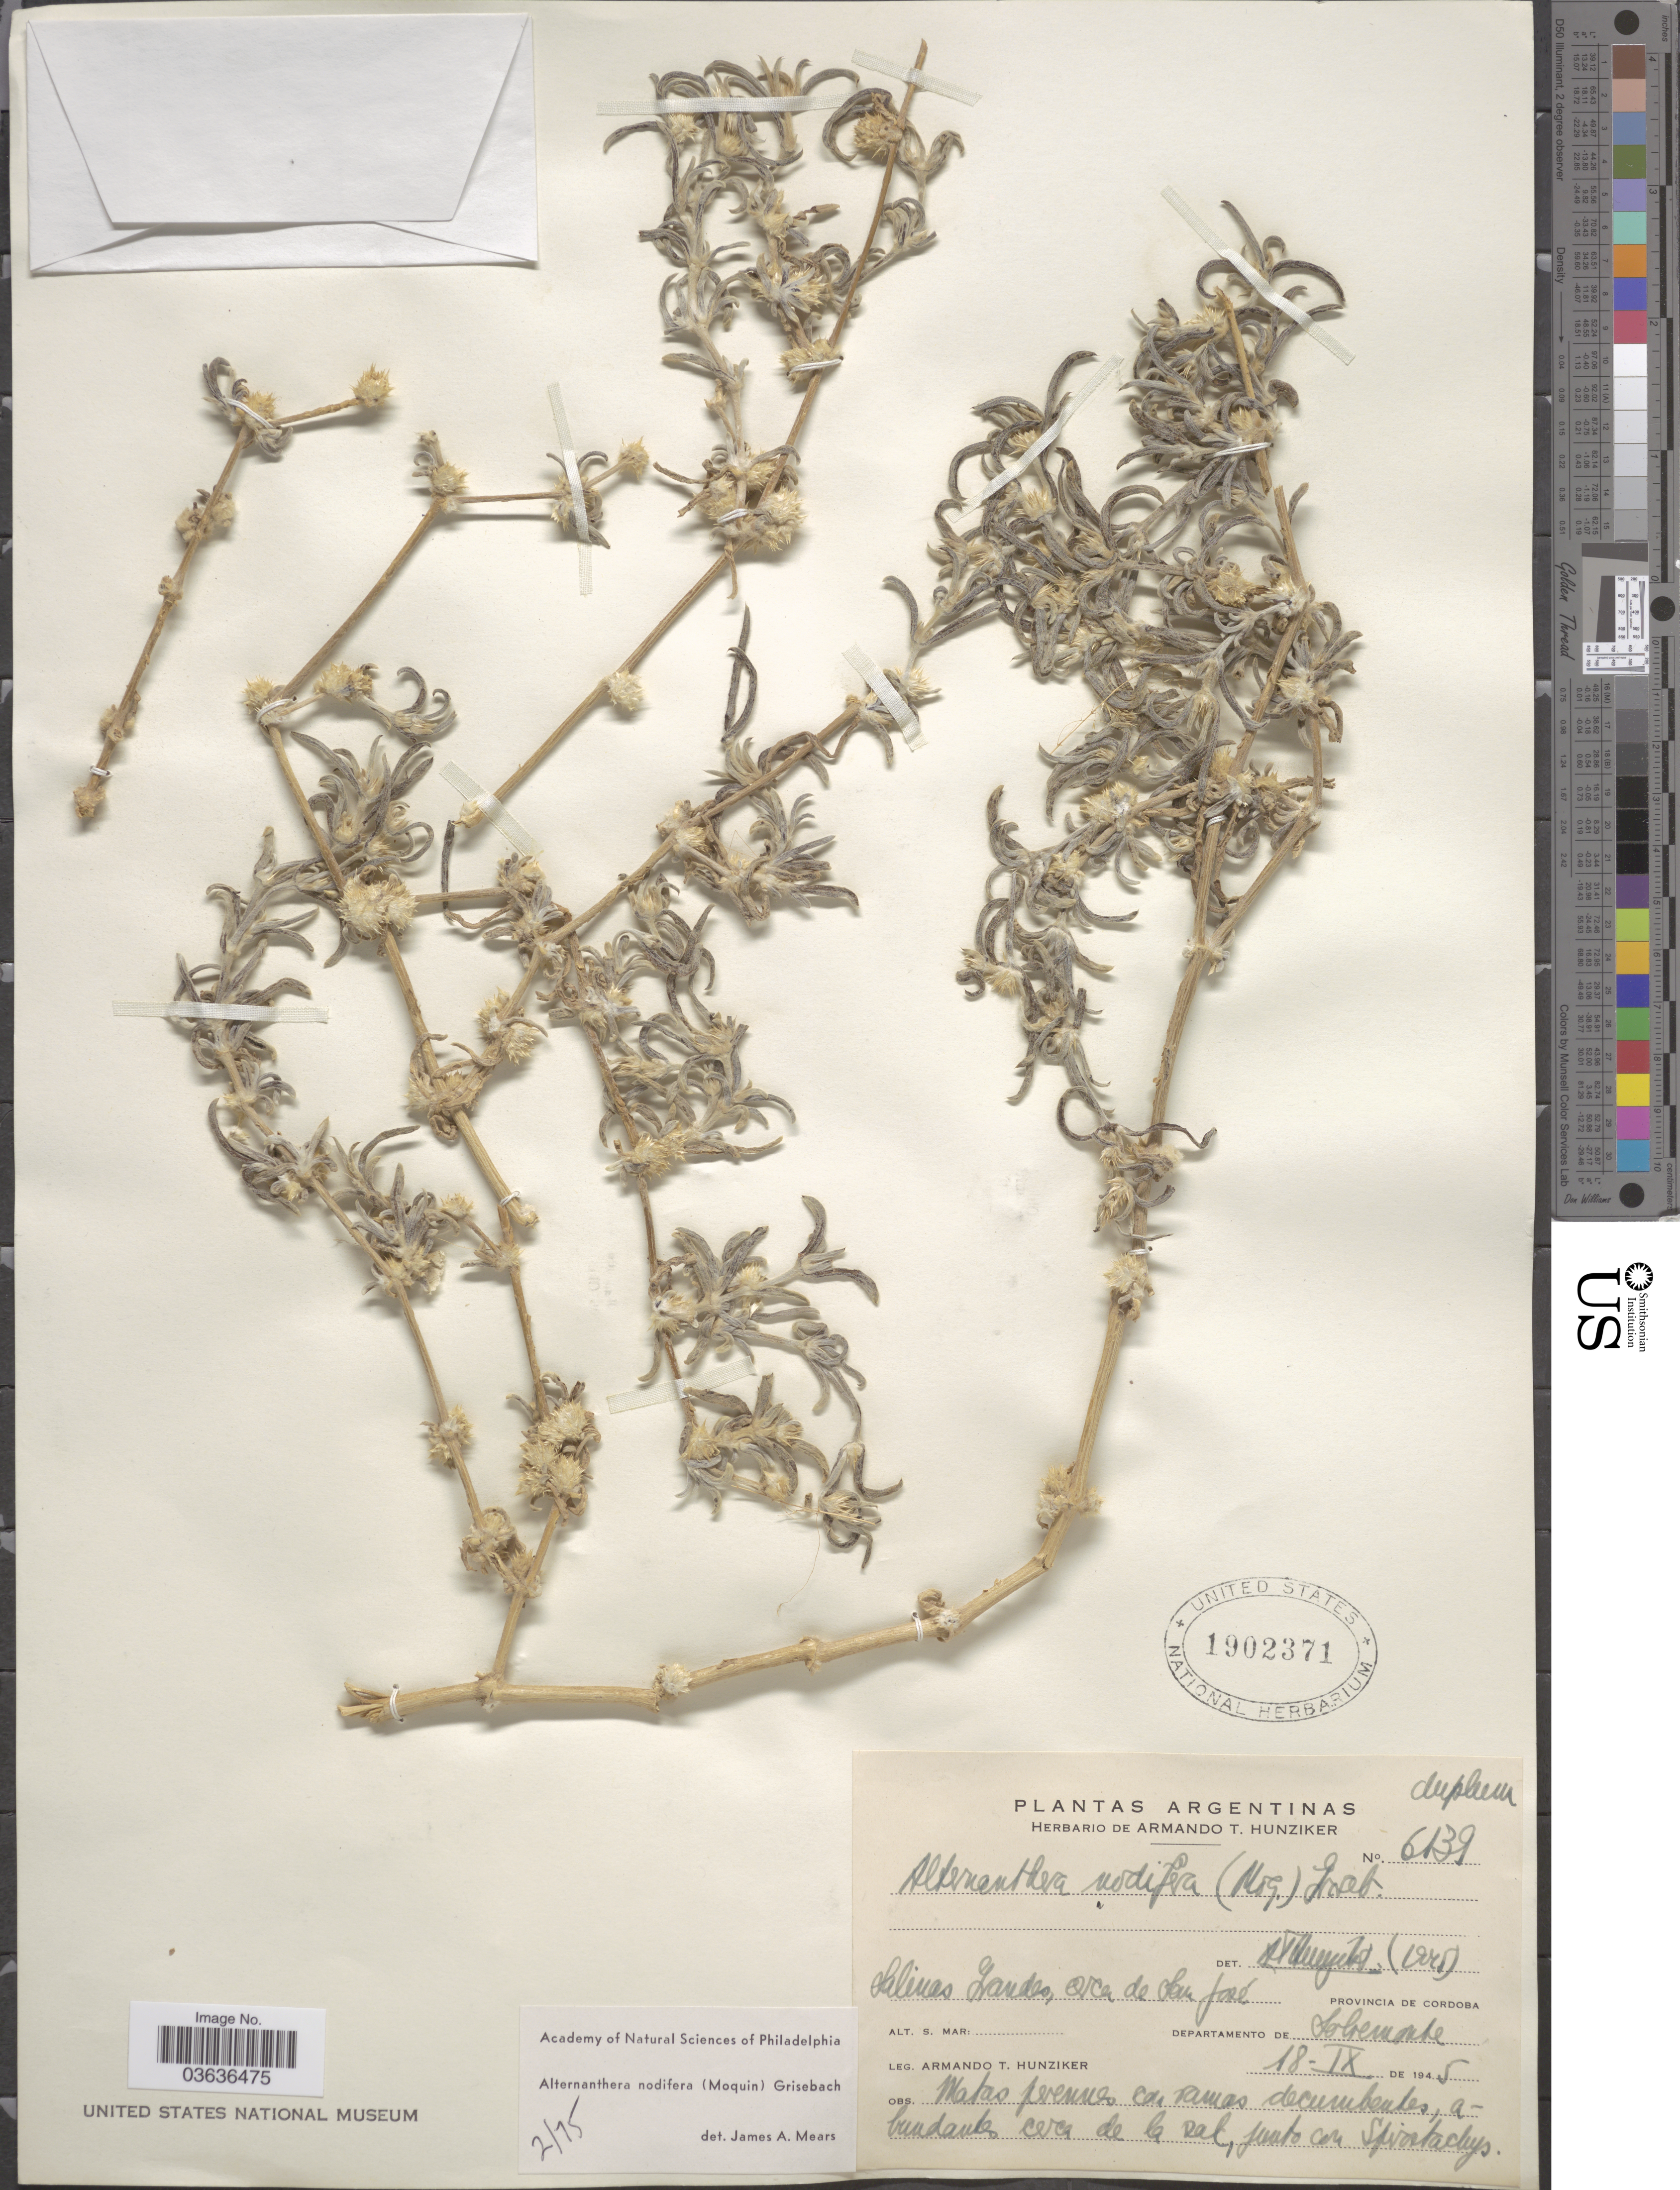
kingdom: Plantae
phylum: Tracheophyta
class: Magnoliopsida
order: Caryophyllales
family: Amaranthaceae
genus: Alternanthera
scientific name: Alternanthera nodifera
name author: (Moq.) Griseb.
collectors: A. T. Hunziker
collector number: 6139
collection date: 1945-09-18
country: Argentina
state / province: Cordoba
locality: Salinas Grandes, cerca de San José. Departamento de Sobremonte.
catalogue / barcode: US 1902371